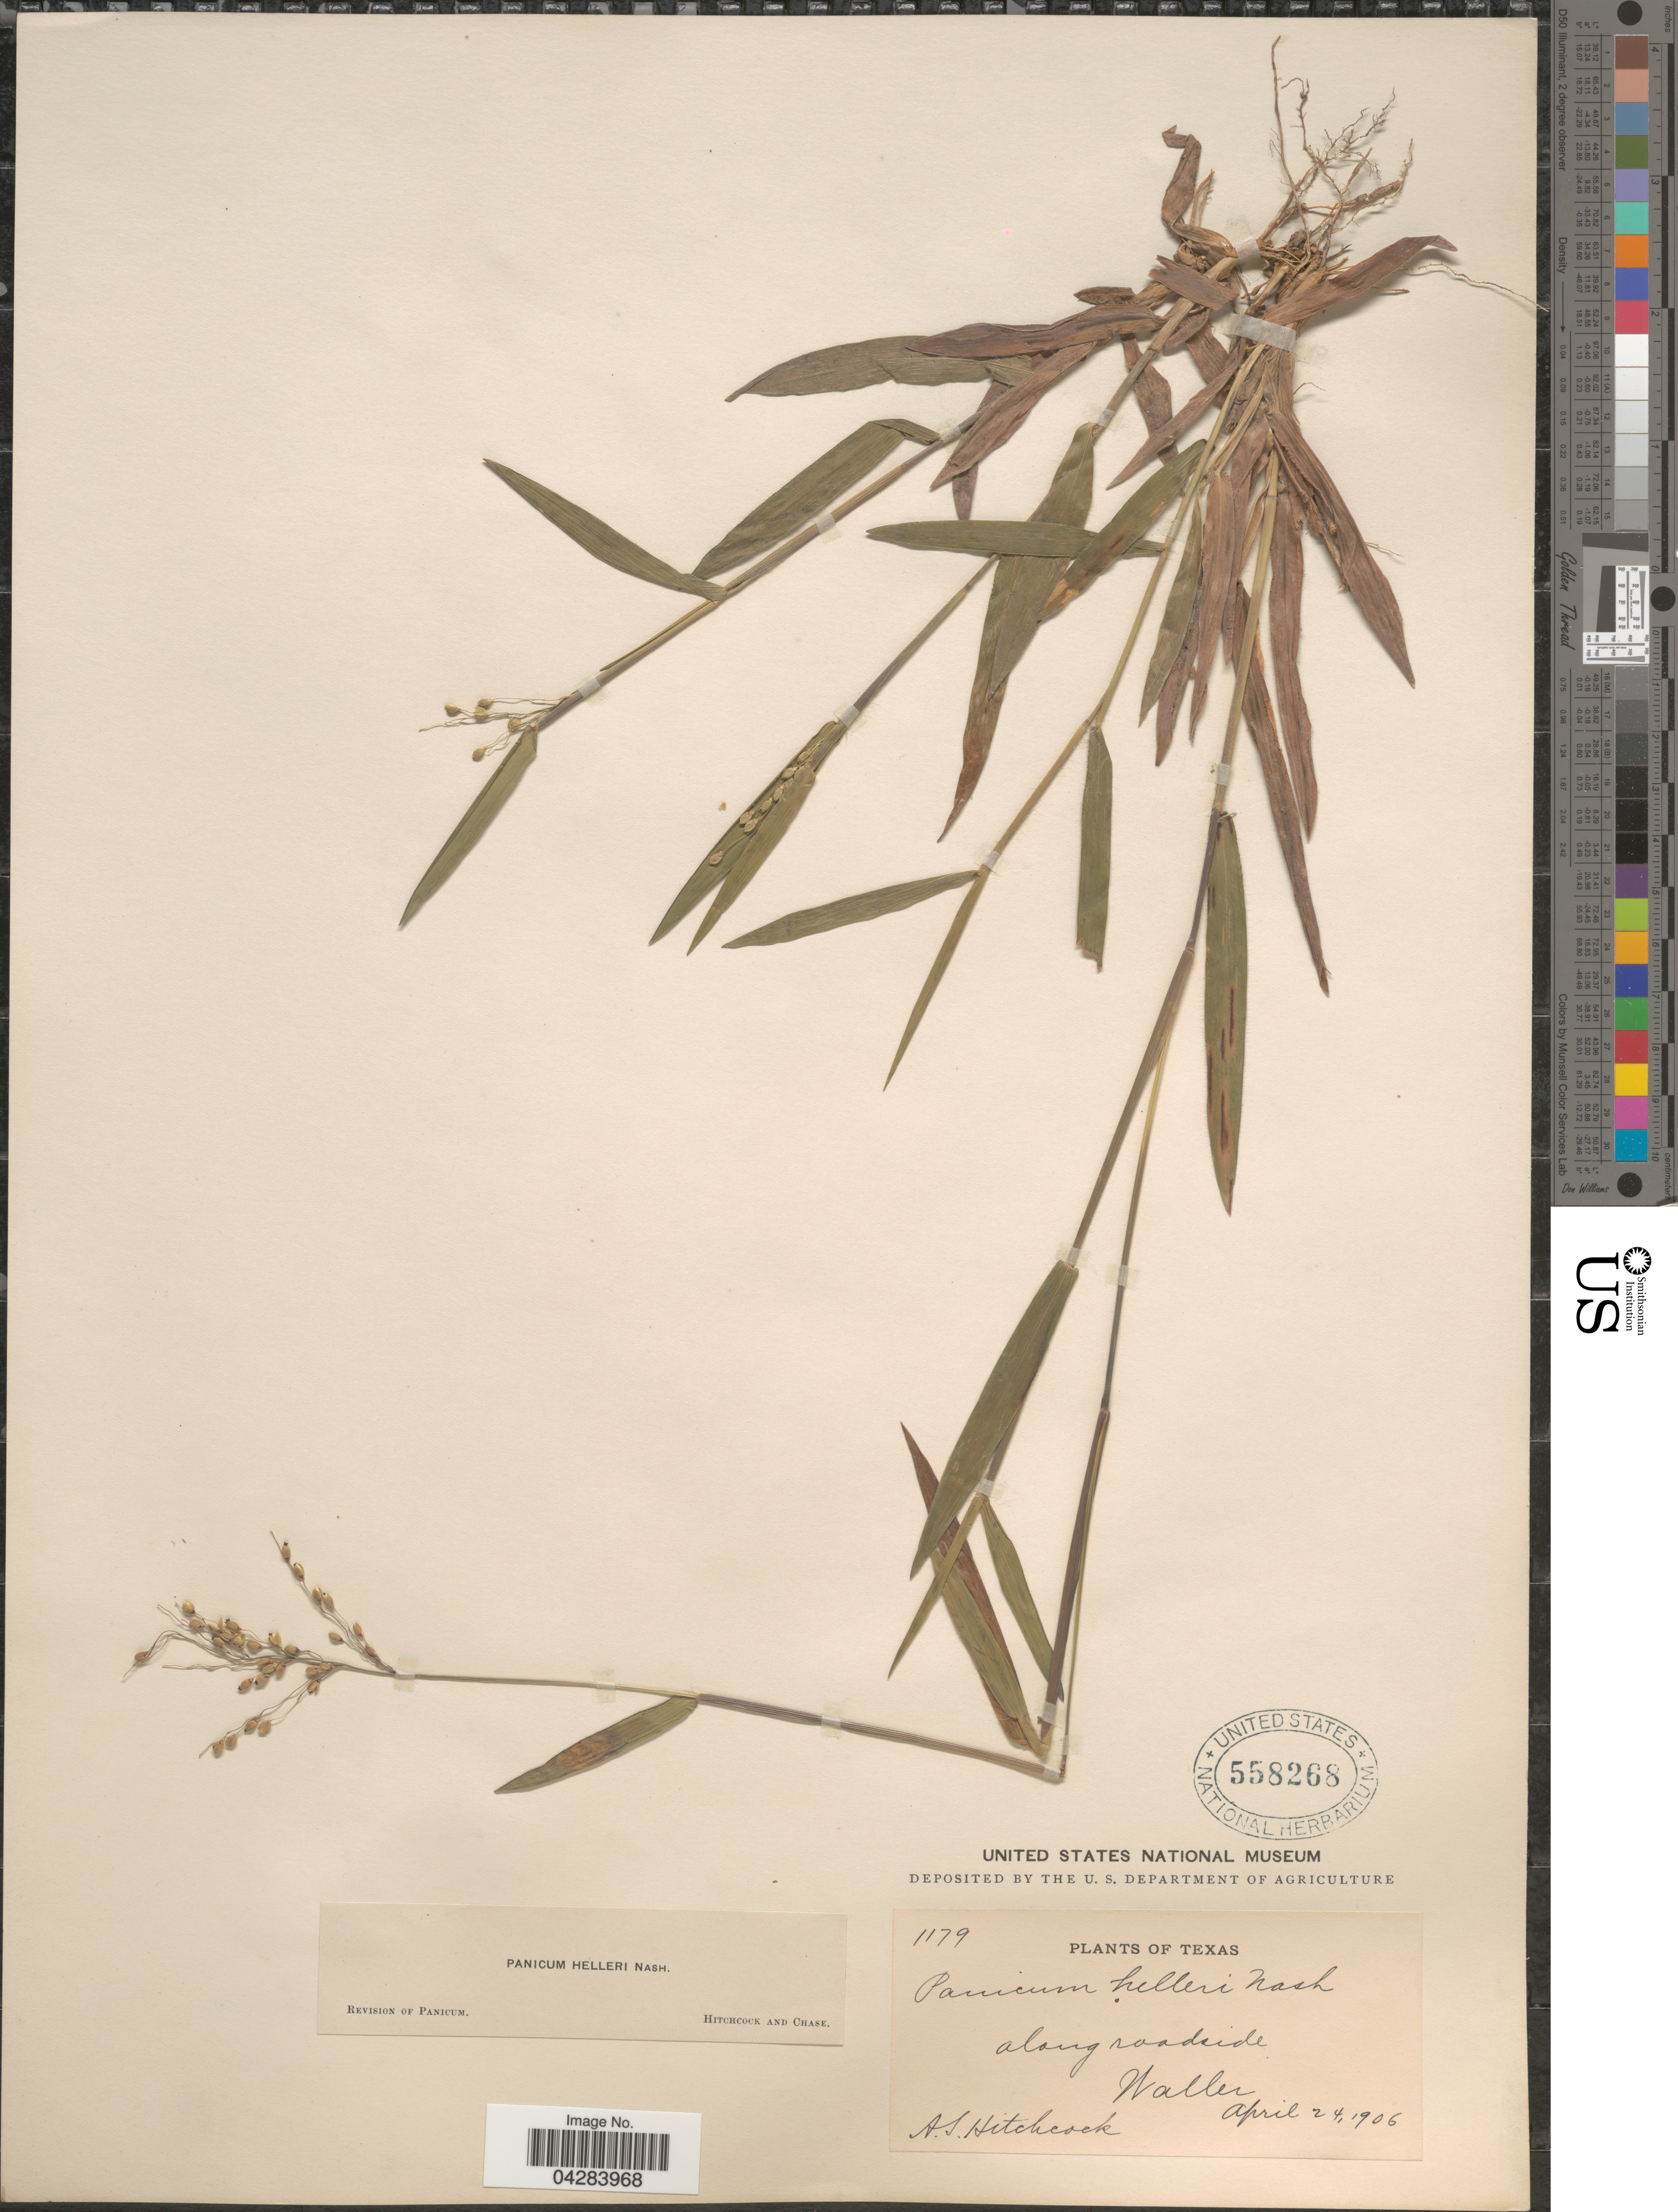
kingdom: Plantae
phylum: Tracheophyta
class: Liliopsida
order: Poales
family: Poaceae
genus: Dichanthelium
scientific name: Dichanthelium oligosanthes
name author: (Schult.) Gould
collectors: A. S. Hitchcock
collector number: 1179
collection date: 1906-04-24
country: United States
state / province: Texas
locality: Along roadside. Waller.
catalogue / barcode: US 558268